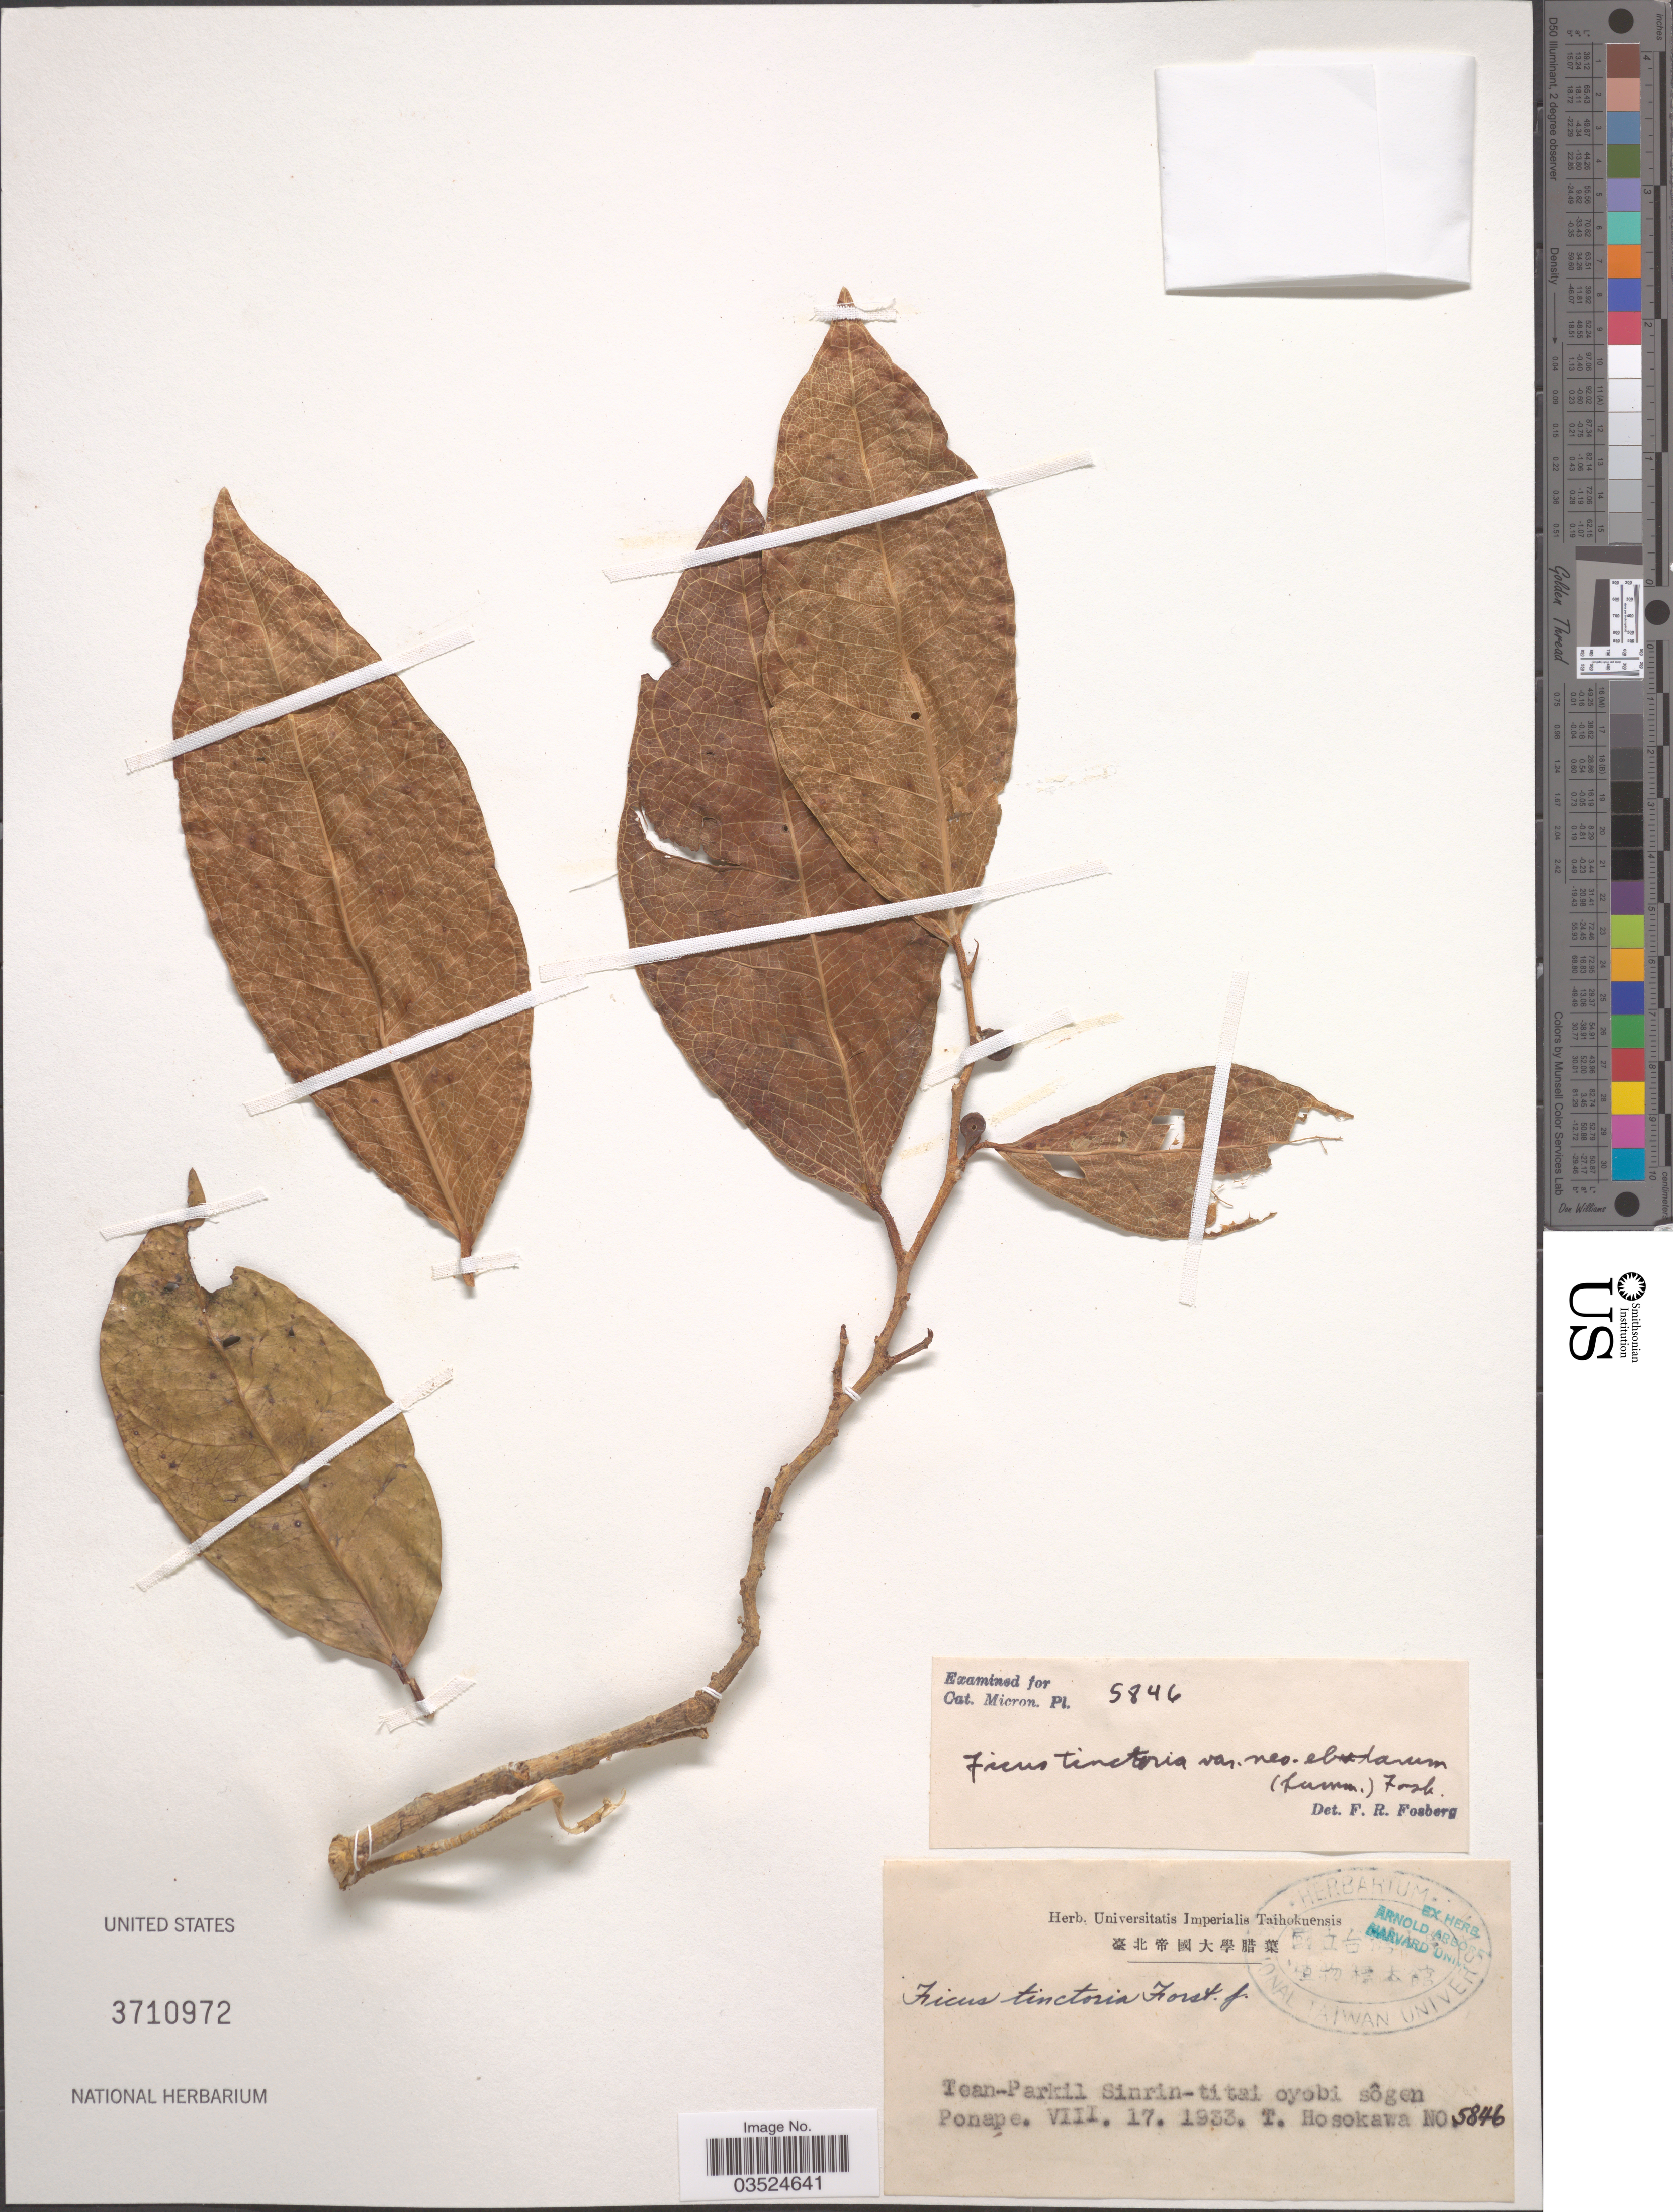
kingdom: Plantae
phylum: Tracheophyta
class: Magnoliopsida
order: Rosales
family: Moraceae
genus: Ficus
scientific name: Ficus tinctoria var. neoebudarum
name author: (Summerh.) Fosberg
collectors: T. Hosokawa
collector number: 5846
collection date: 1933-08-17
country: Micronesia, Federated States of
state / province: Pohnpei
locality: Tean-Parkii Sinrin-titai oyobi sôgen Ponape.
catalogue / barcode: US 3710972